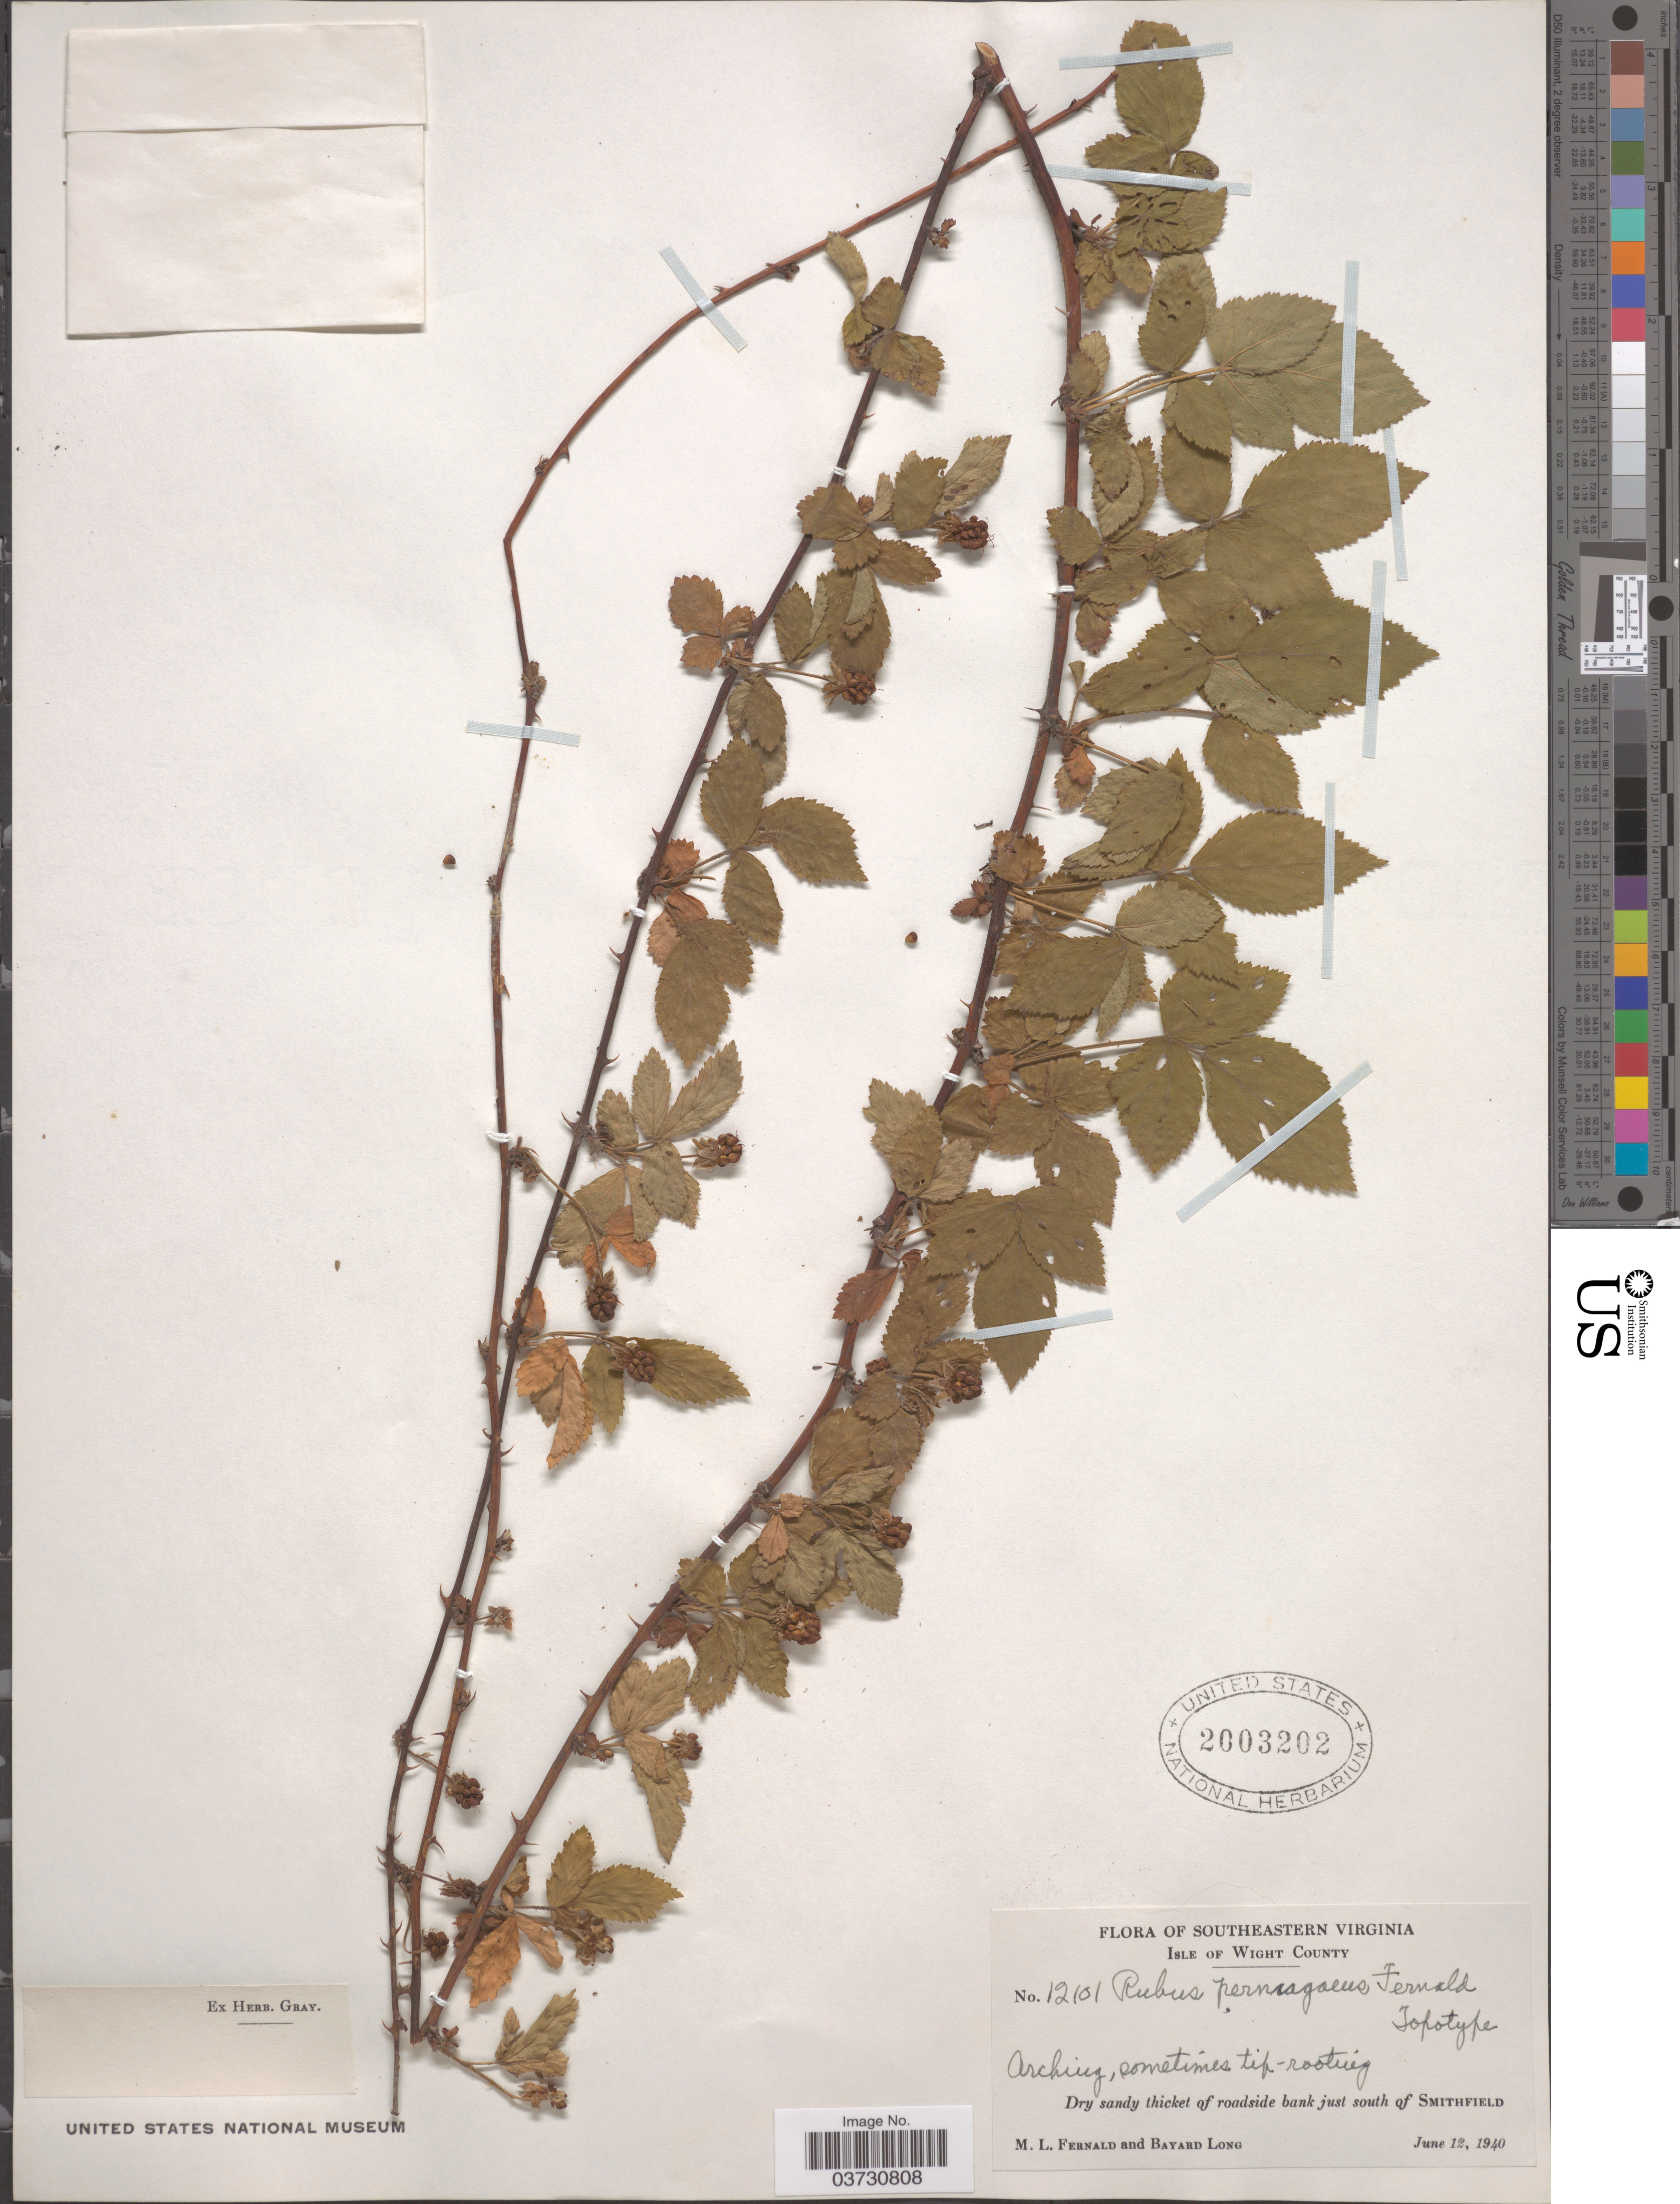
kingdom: Plantae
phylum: Tracheophyta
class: Magnoliopsida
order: Rosales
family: Rosaceae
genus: Rubus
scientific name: Rubus pernagaeus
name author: Fernald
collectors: M. L. Fernald & B. Long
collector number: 12101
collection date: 1940-06-12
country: United States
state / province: Virginia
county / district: Isle of Wight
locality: Southeastern Virginia. Isle of Wight County. Dry sandy thicket of roadside bank just south of Smithfield.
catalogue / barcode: US 2003202